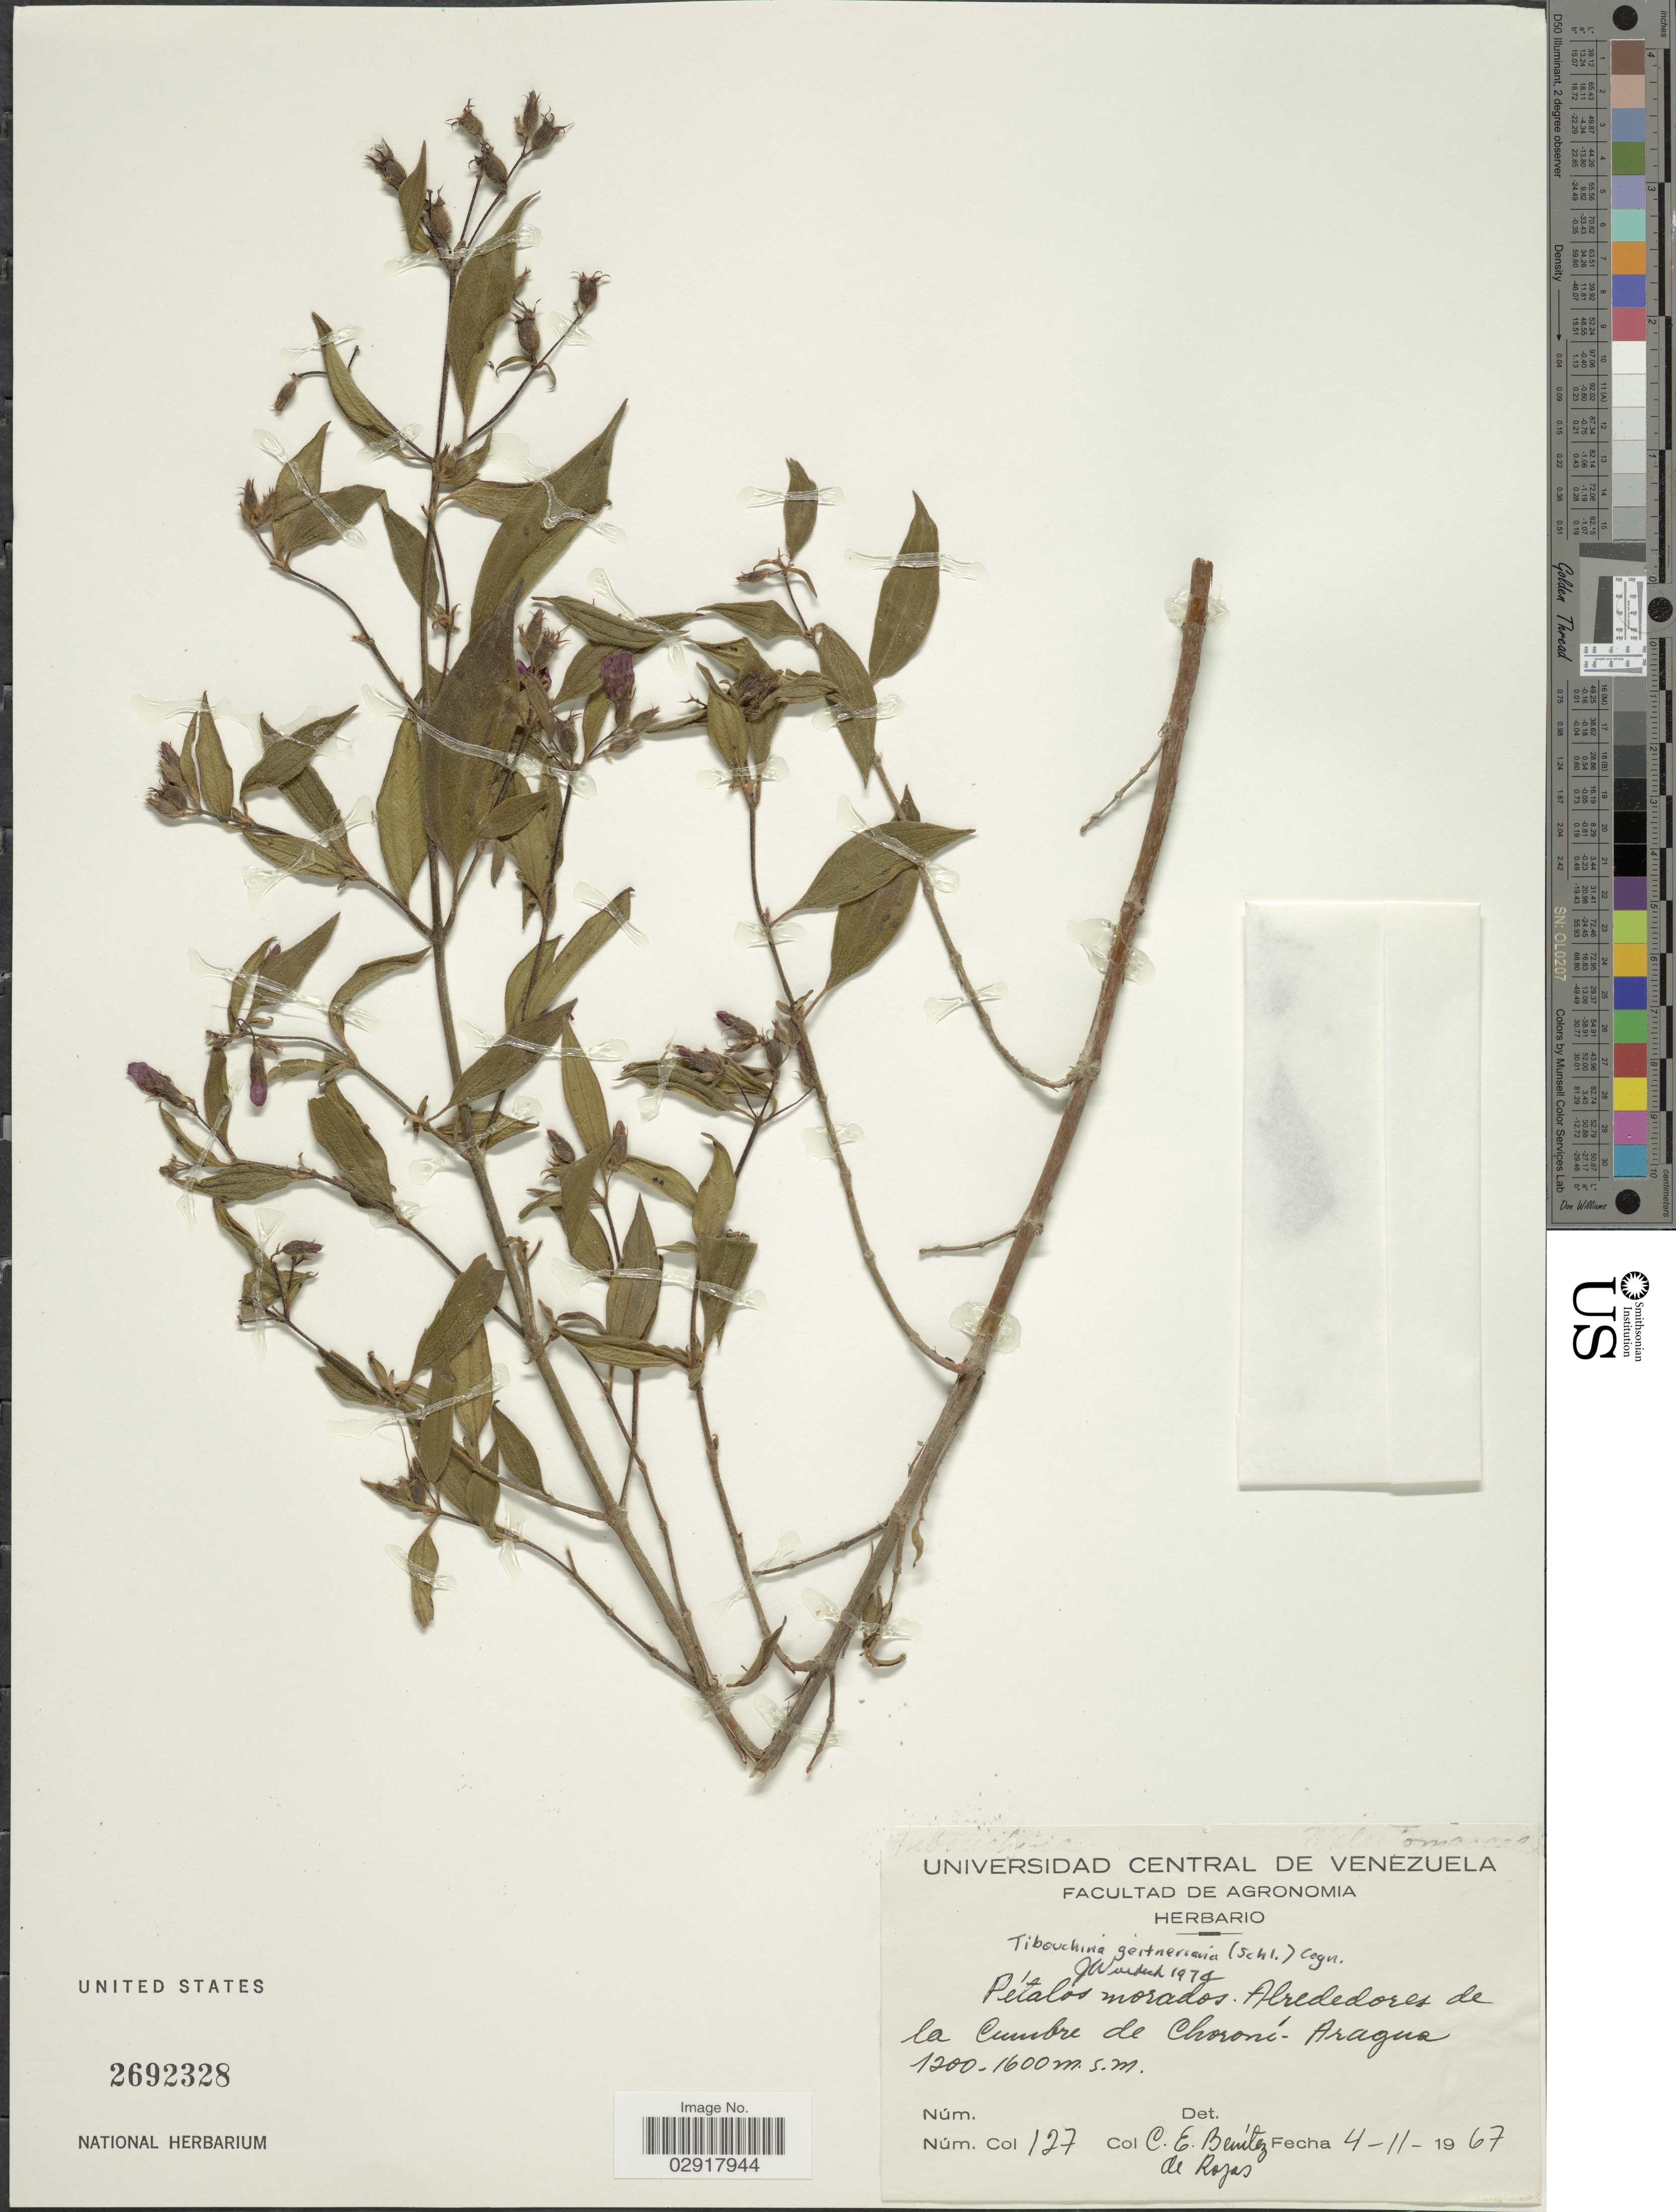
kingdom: Plantae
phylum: Tracheophyta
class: Magnoliopsida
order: Myrtales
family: Melastomataceae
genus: Chaetogastra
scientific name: Chaetogastra geitneriana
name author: Schltdl.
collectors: C. E. Benítez de Rojas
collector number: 127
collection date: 1967-11-04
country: Venezuela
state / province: Aragua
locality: Pétalos morados. Alrededores de la Cumbre de Choroní - Aragua.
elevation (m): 1200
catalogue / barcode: US 2692328